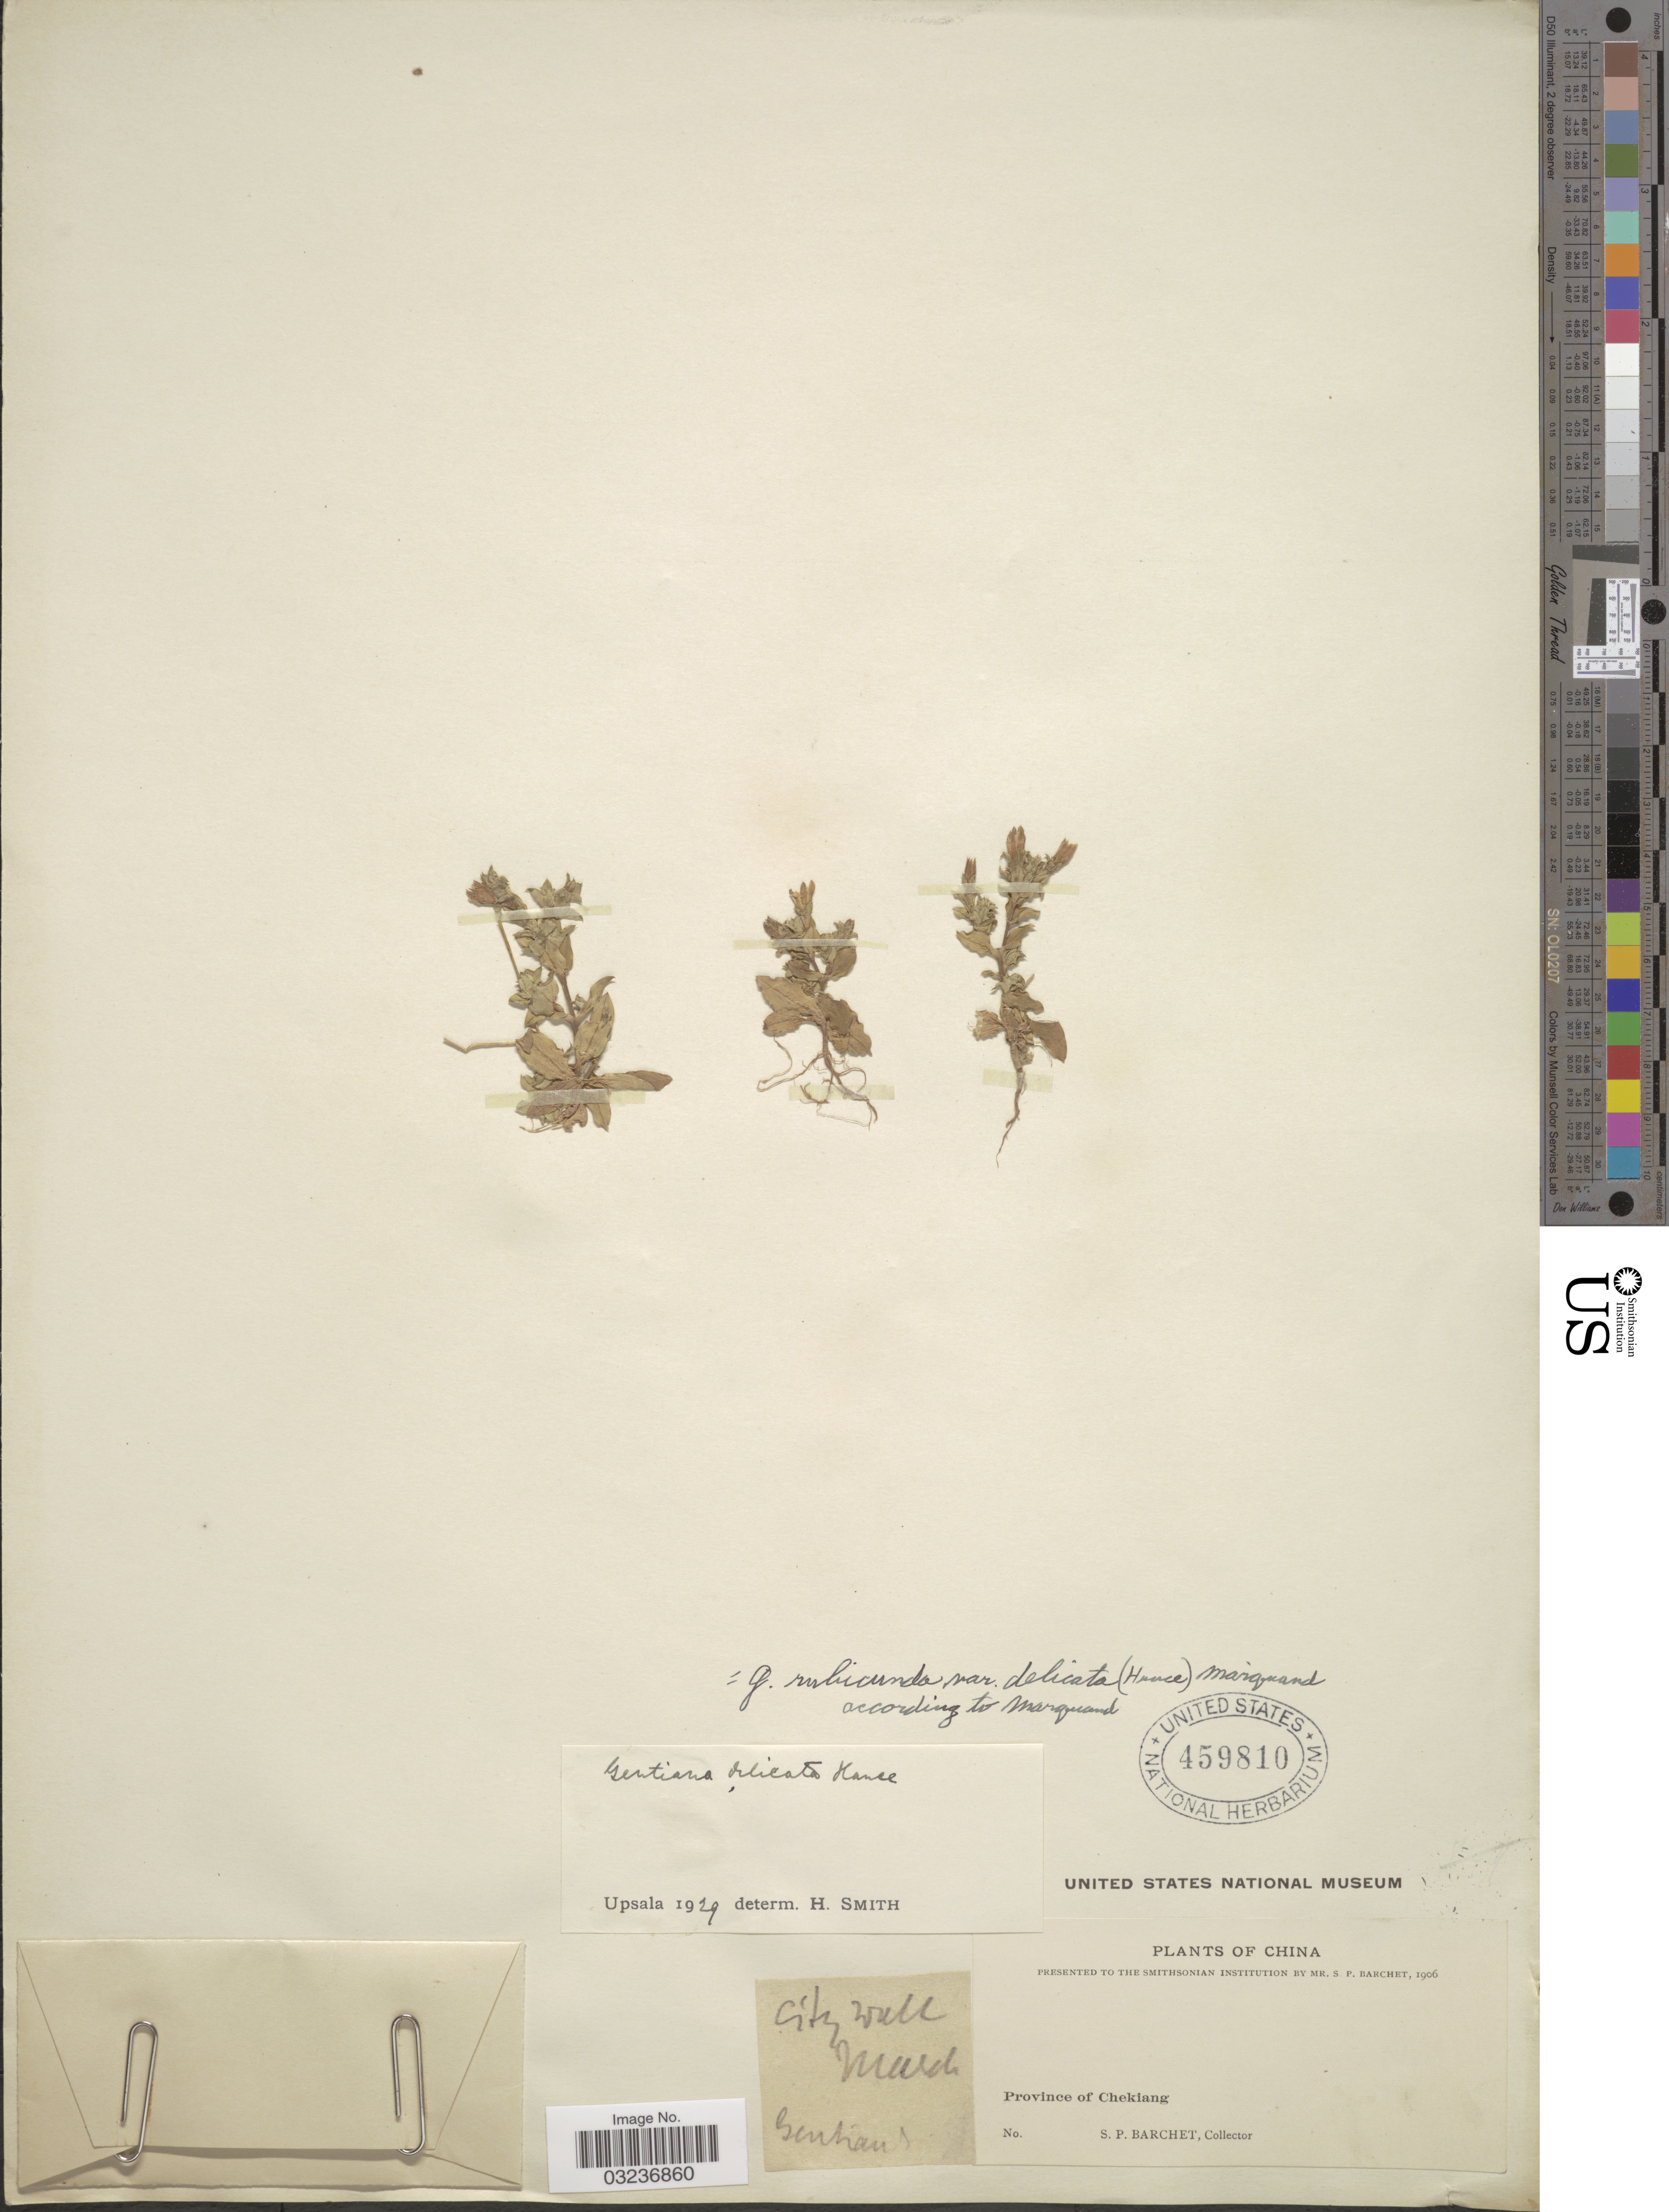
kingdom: Plantae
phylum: Tracheophyta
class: Magnoliopsida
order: Gentianales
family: Gentianaceae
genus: Gentiana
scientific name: Gentiana rubicunda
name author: Franch.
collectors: S. P. Barchet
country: China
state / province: Zhejiang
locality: Province of Chekiang.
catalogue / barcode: US 459810